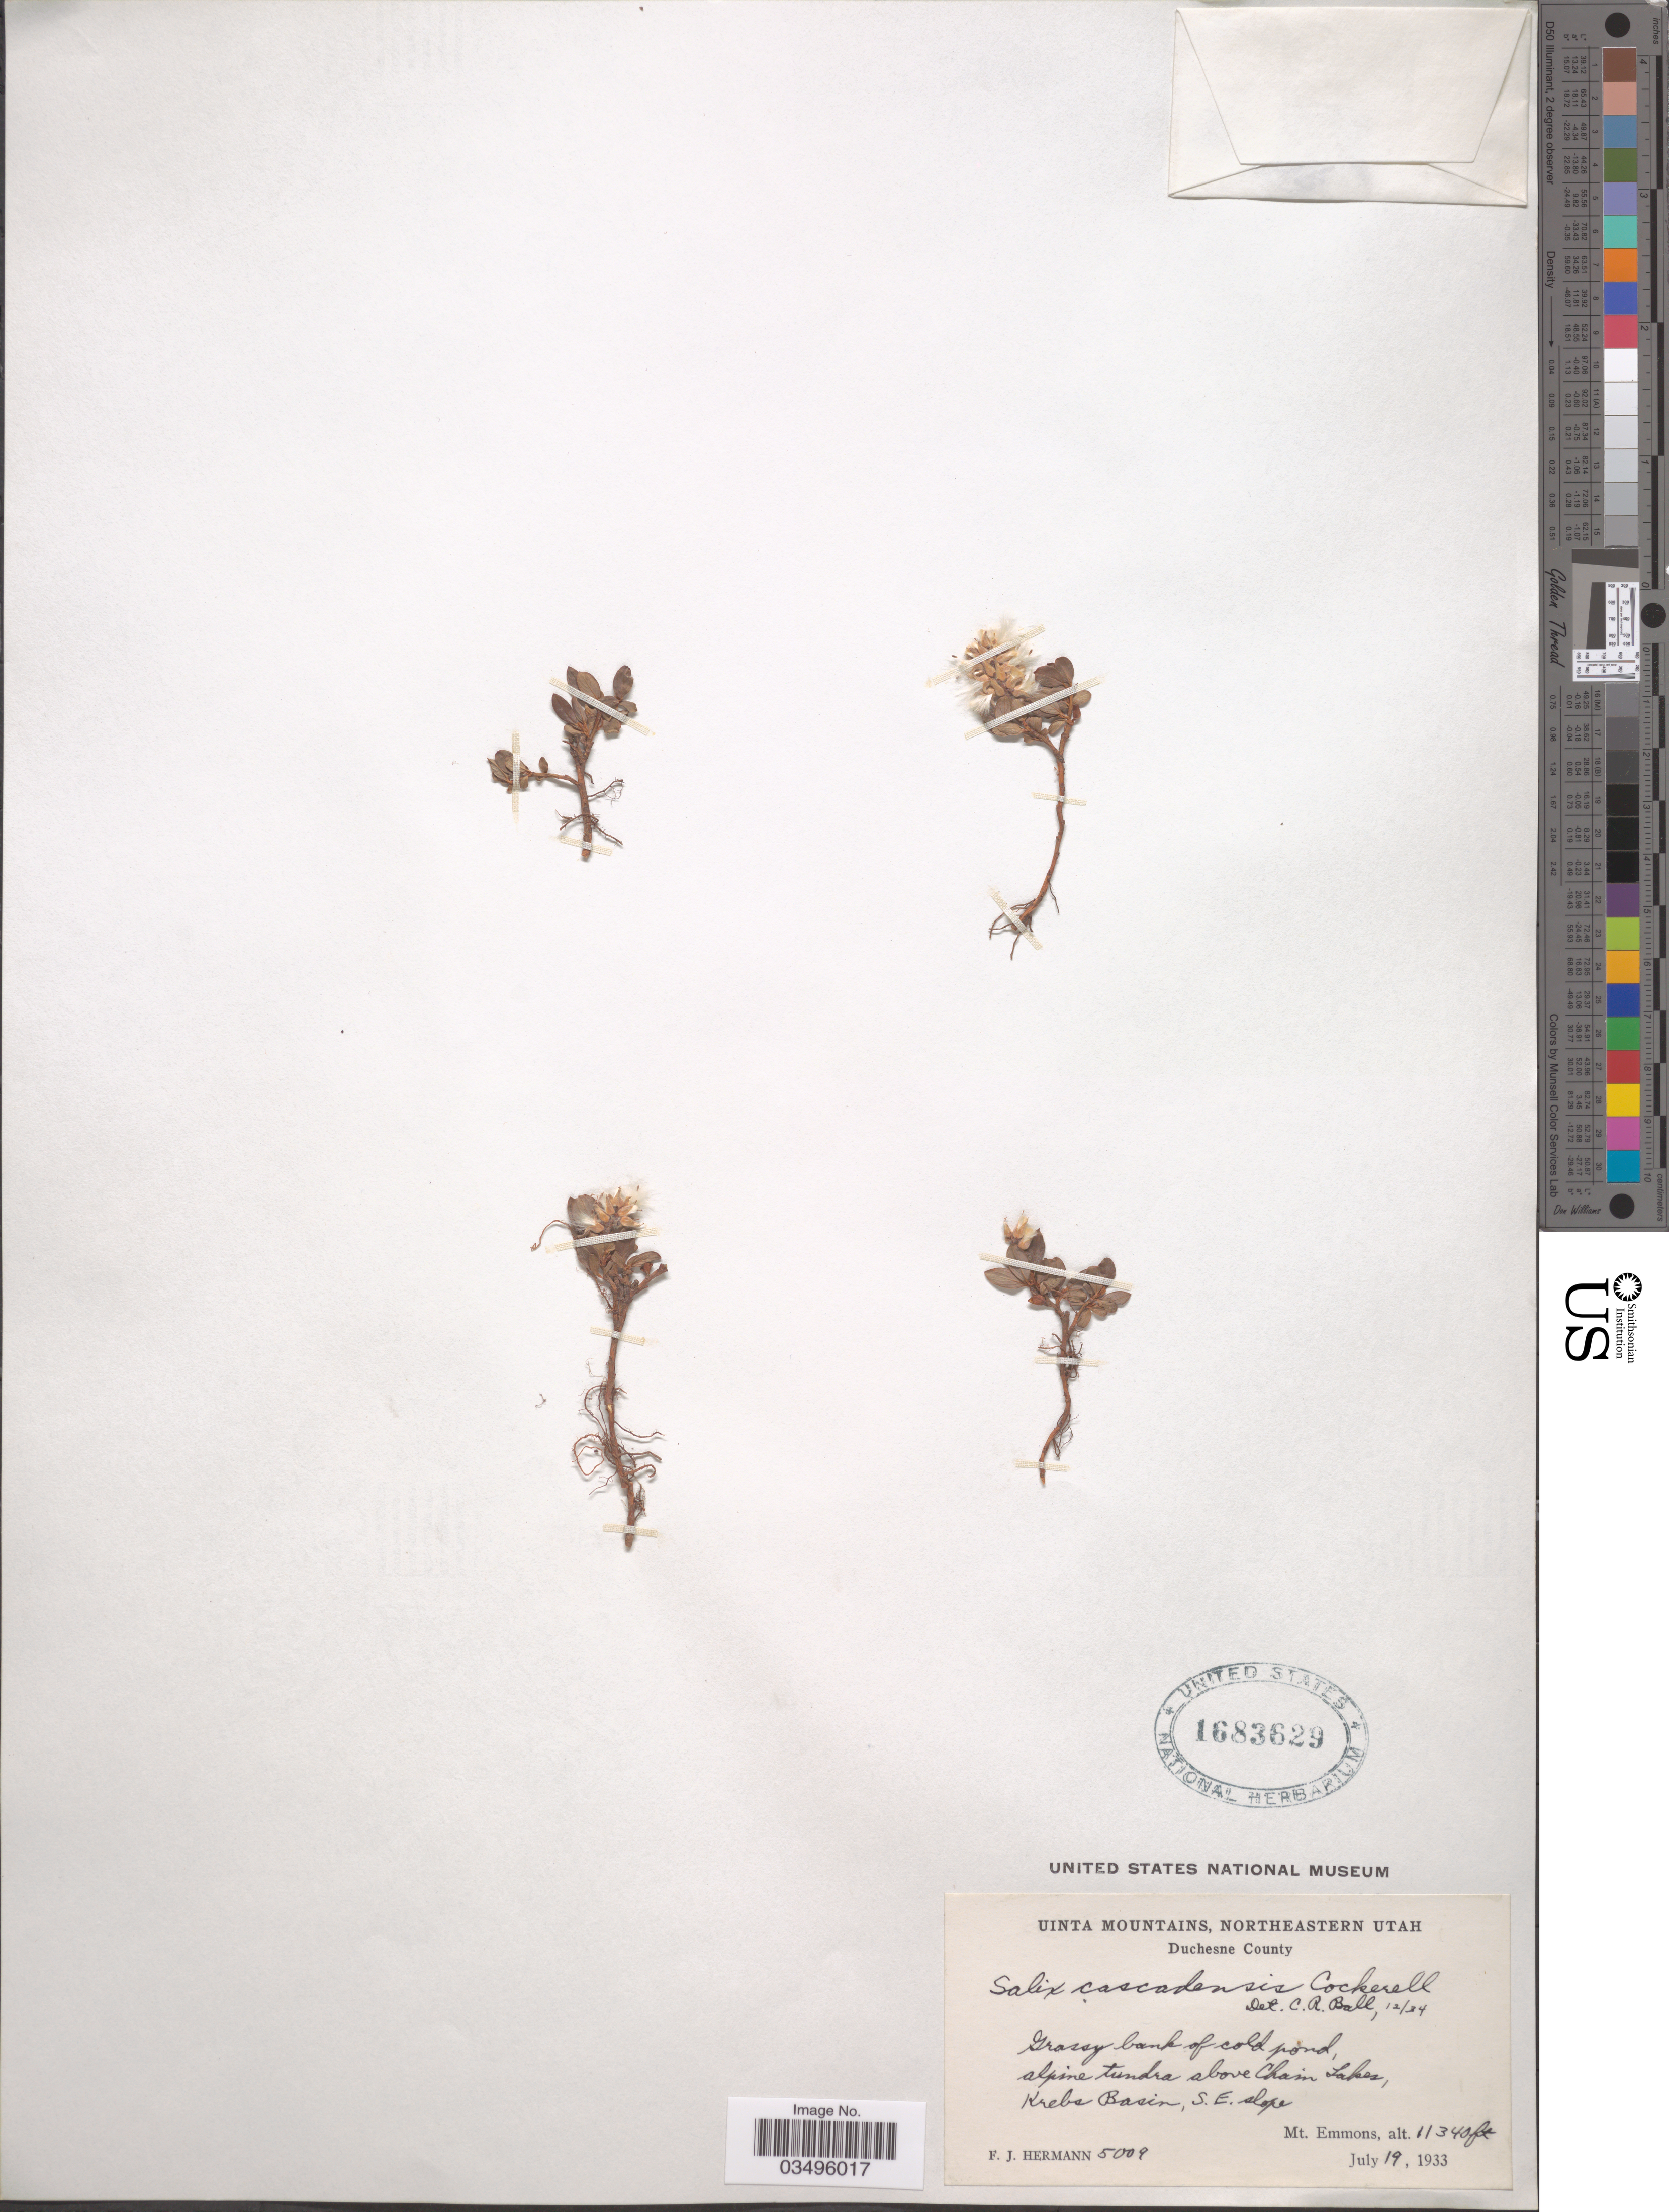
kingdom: Plantae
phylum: Tracheophyta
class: Magnoliopsida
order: Malpighiales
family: Salicaceae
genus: Salix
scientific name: Salix cascadensis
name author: Cockerell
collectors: F. J. Hermann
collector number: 5009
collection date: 1933-07-19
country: United States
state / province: Utah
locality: Uinta Mountains, Northeastern Utah. Duchesne County. Alpine tundra above Chain Lakes, Krebs Basin, S.E. slope. Mt. Emmons.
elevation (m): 3456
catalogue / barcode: US 1683629